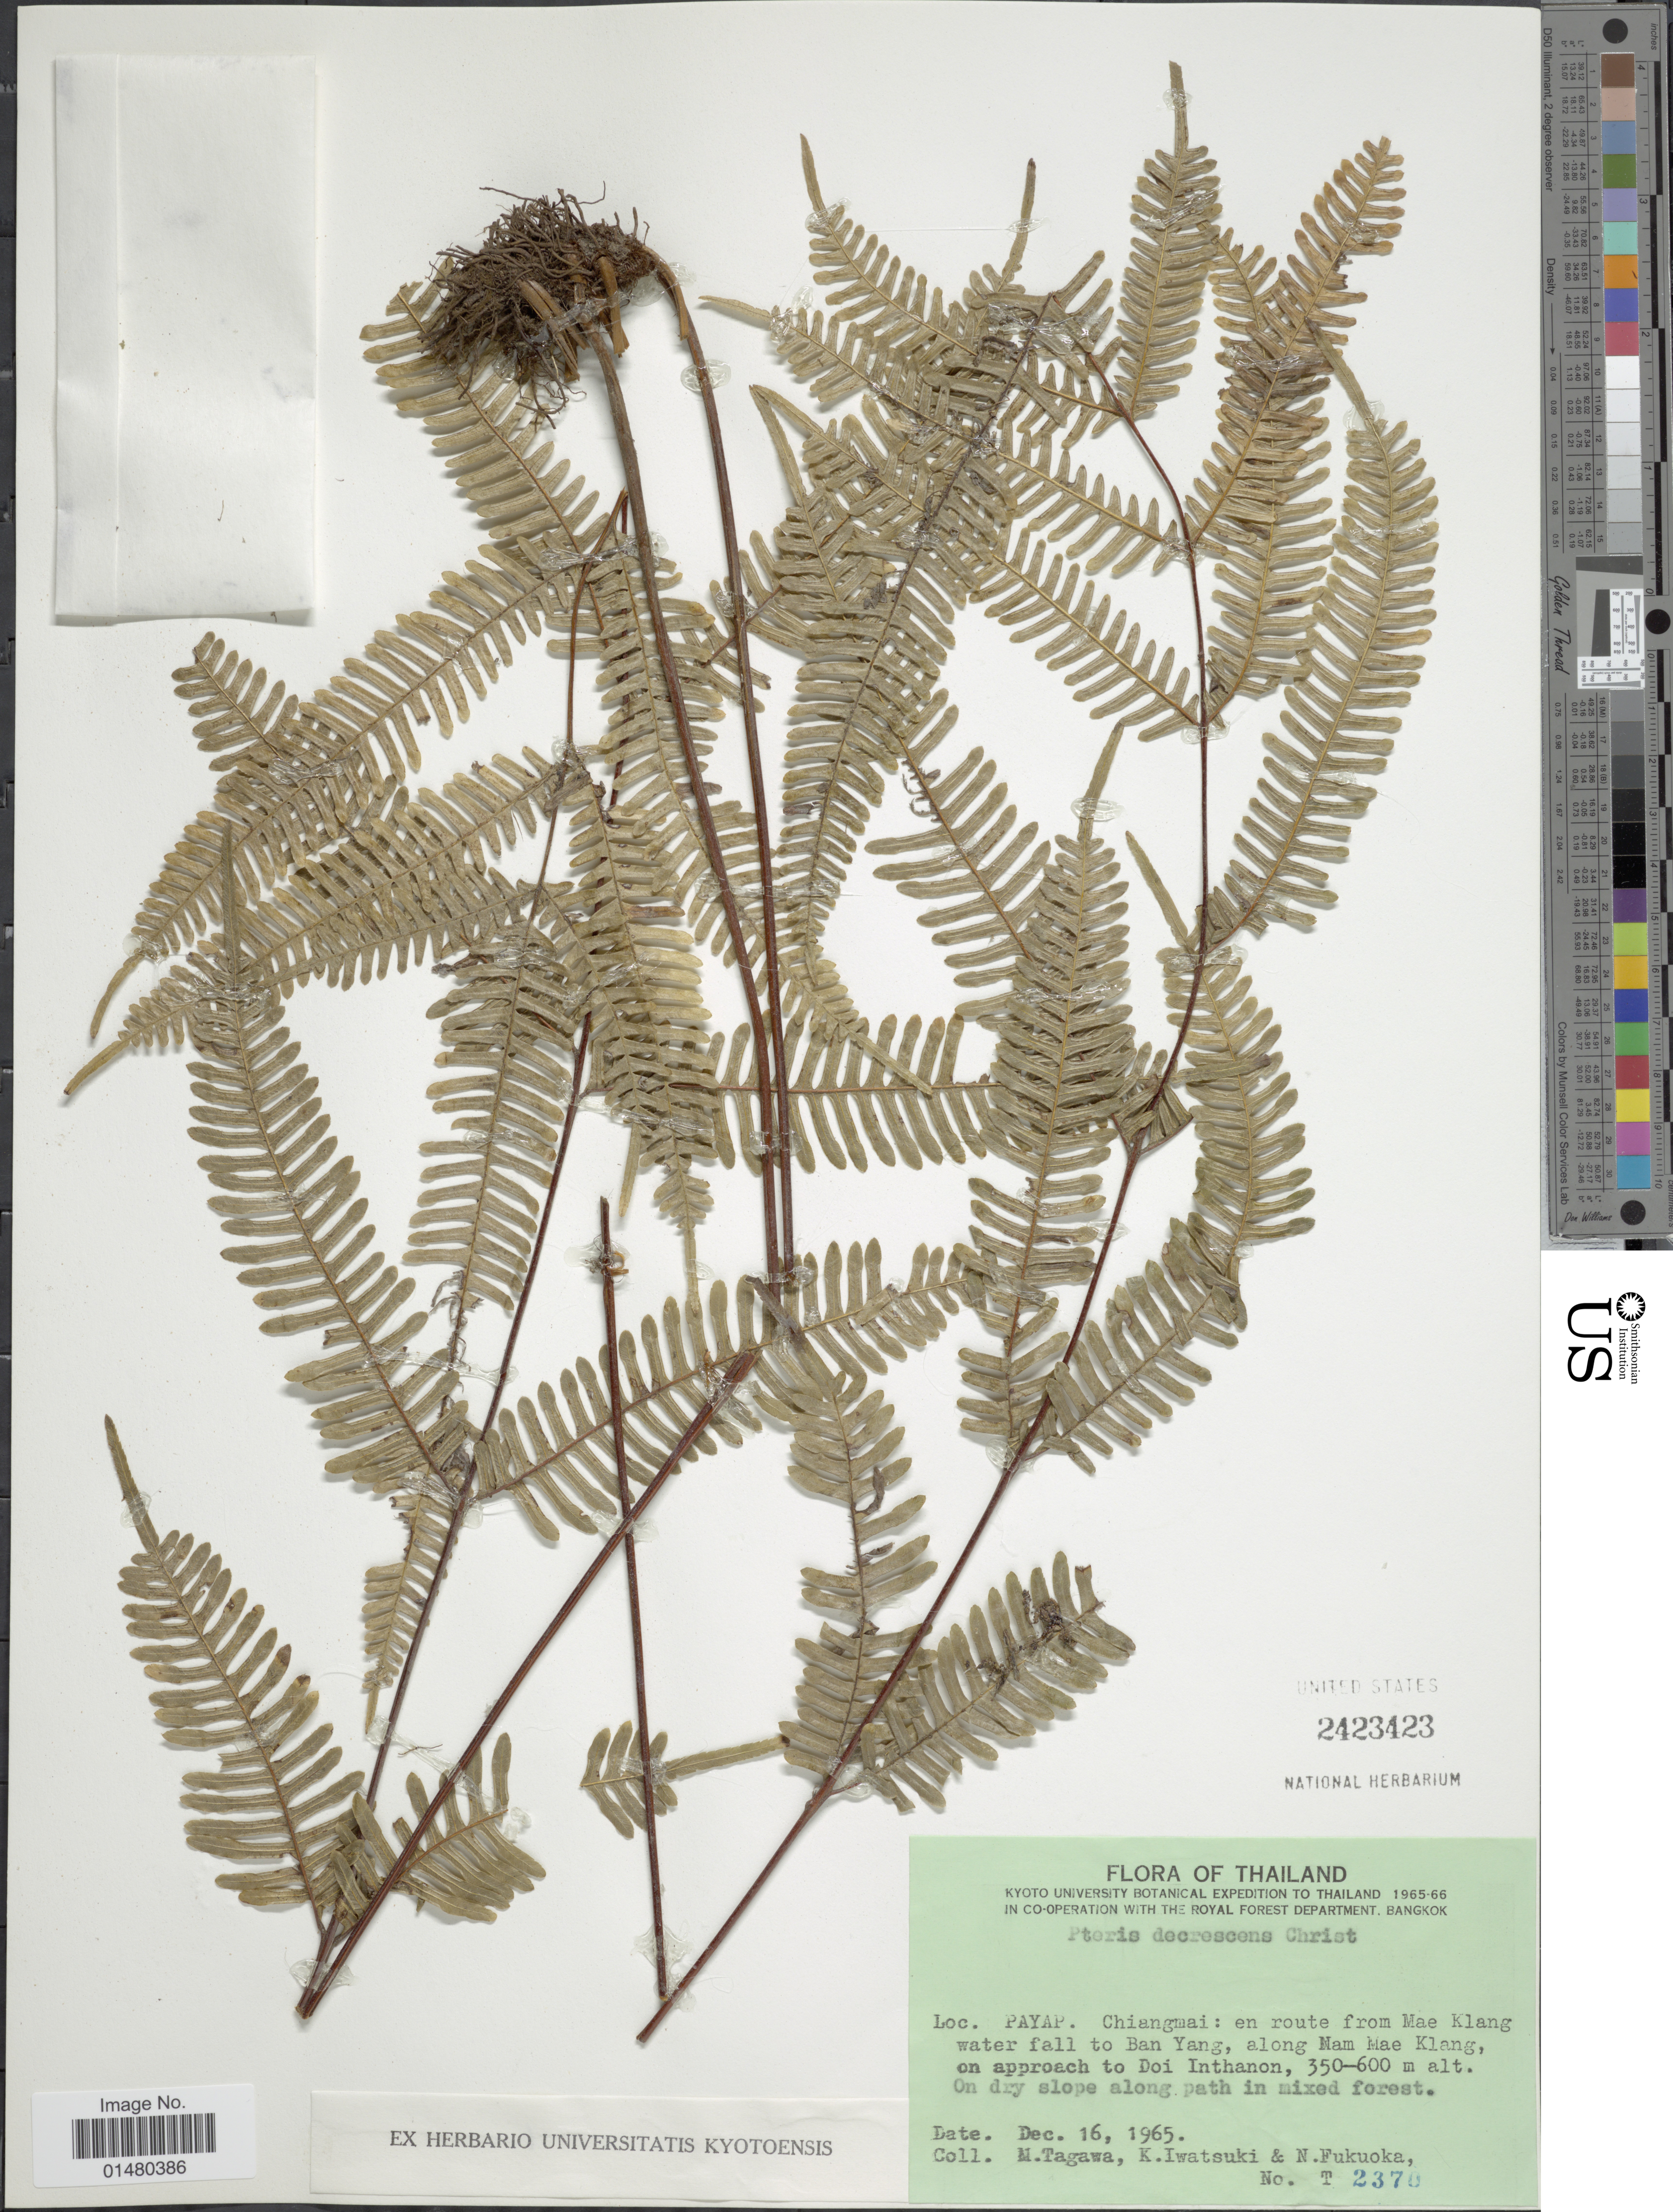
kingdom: Plantae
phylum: Tracheophyta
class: Polypodiopsida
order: Polypodiales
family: Pteridaceae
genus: Pteris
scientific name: Pteris decrescens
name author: Christ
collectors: M. Tagawa, K. Iwatsuki & N. Fukuoka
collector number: T 2370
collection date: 1965-12-16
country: Thailand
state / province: Chiang Mai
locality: Payap. Chiangmai: en route from Mae Klang water fall to Ban Yang, along Nam Mae Klang, on approach to Doi Inthanon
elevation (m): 350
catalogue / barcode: US 2423423